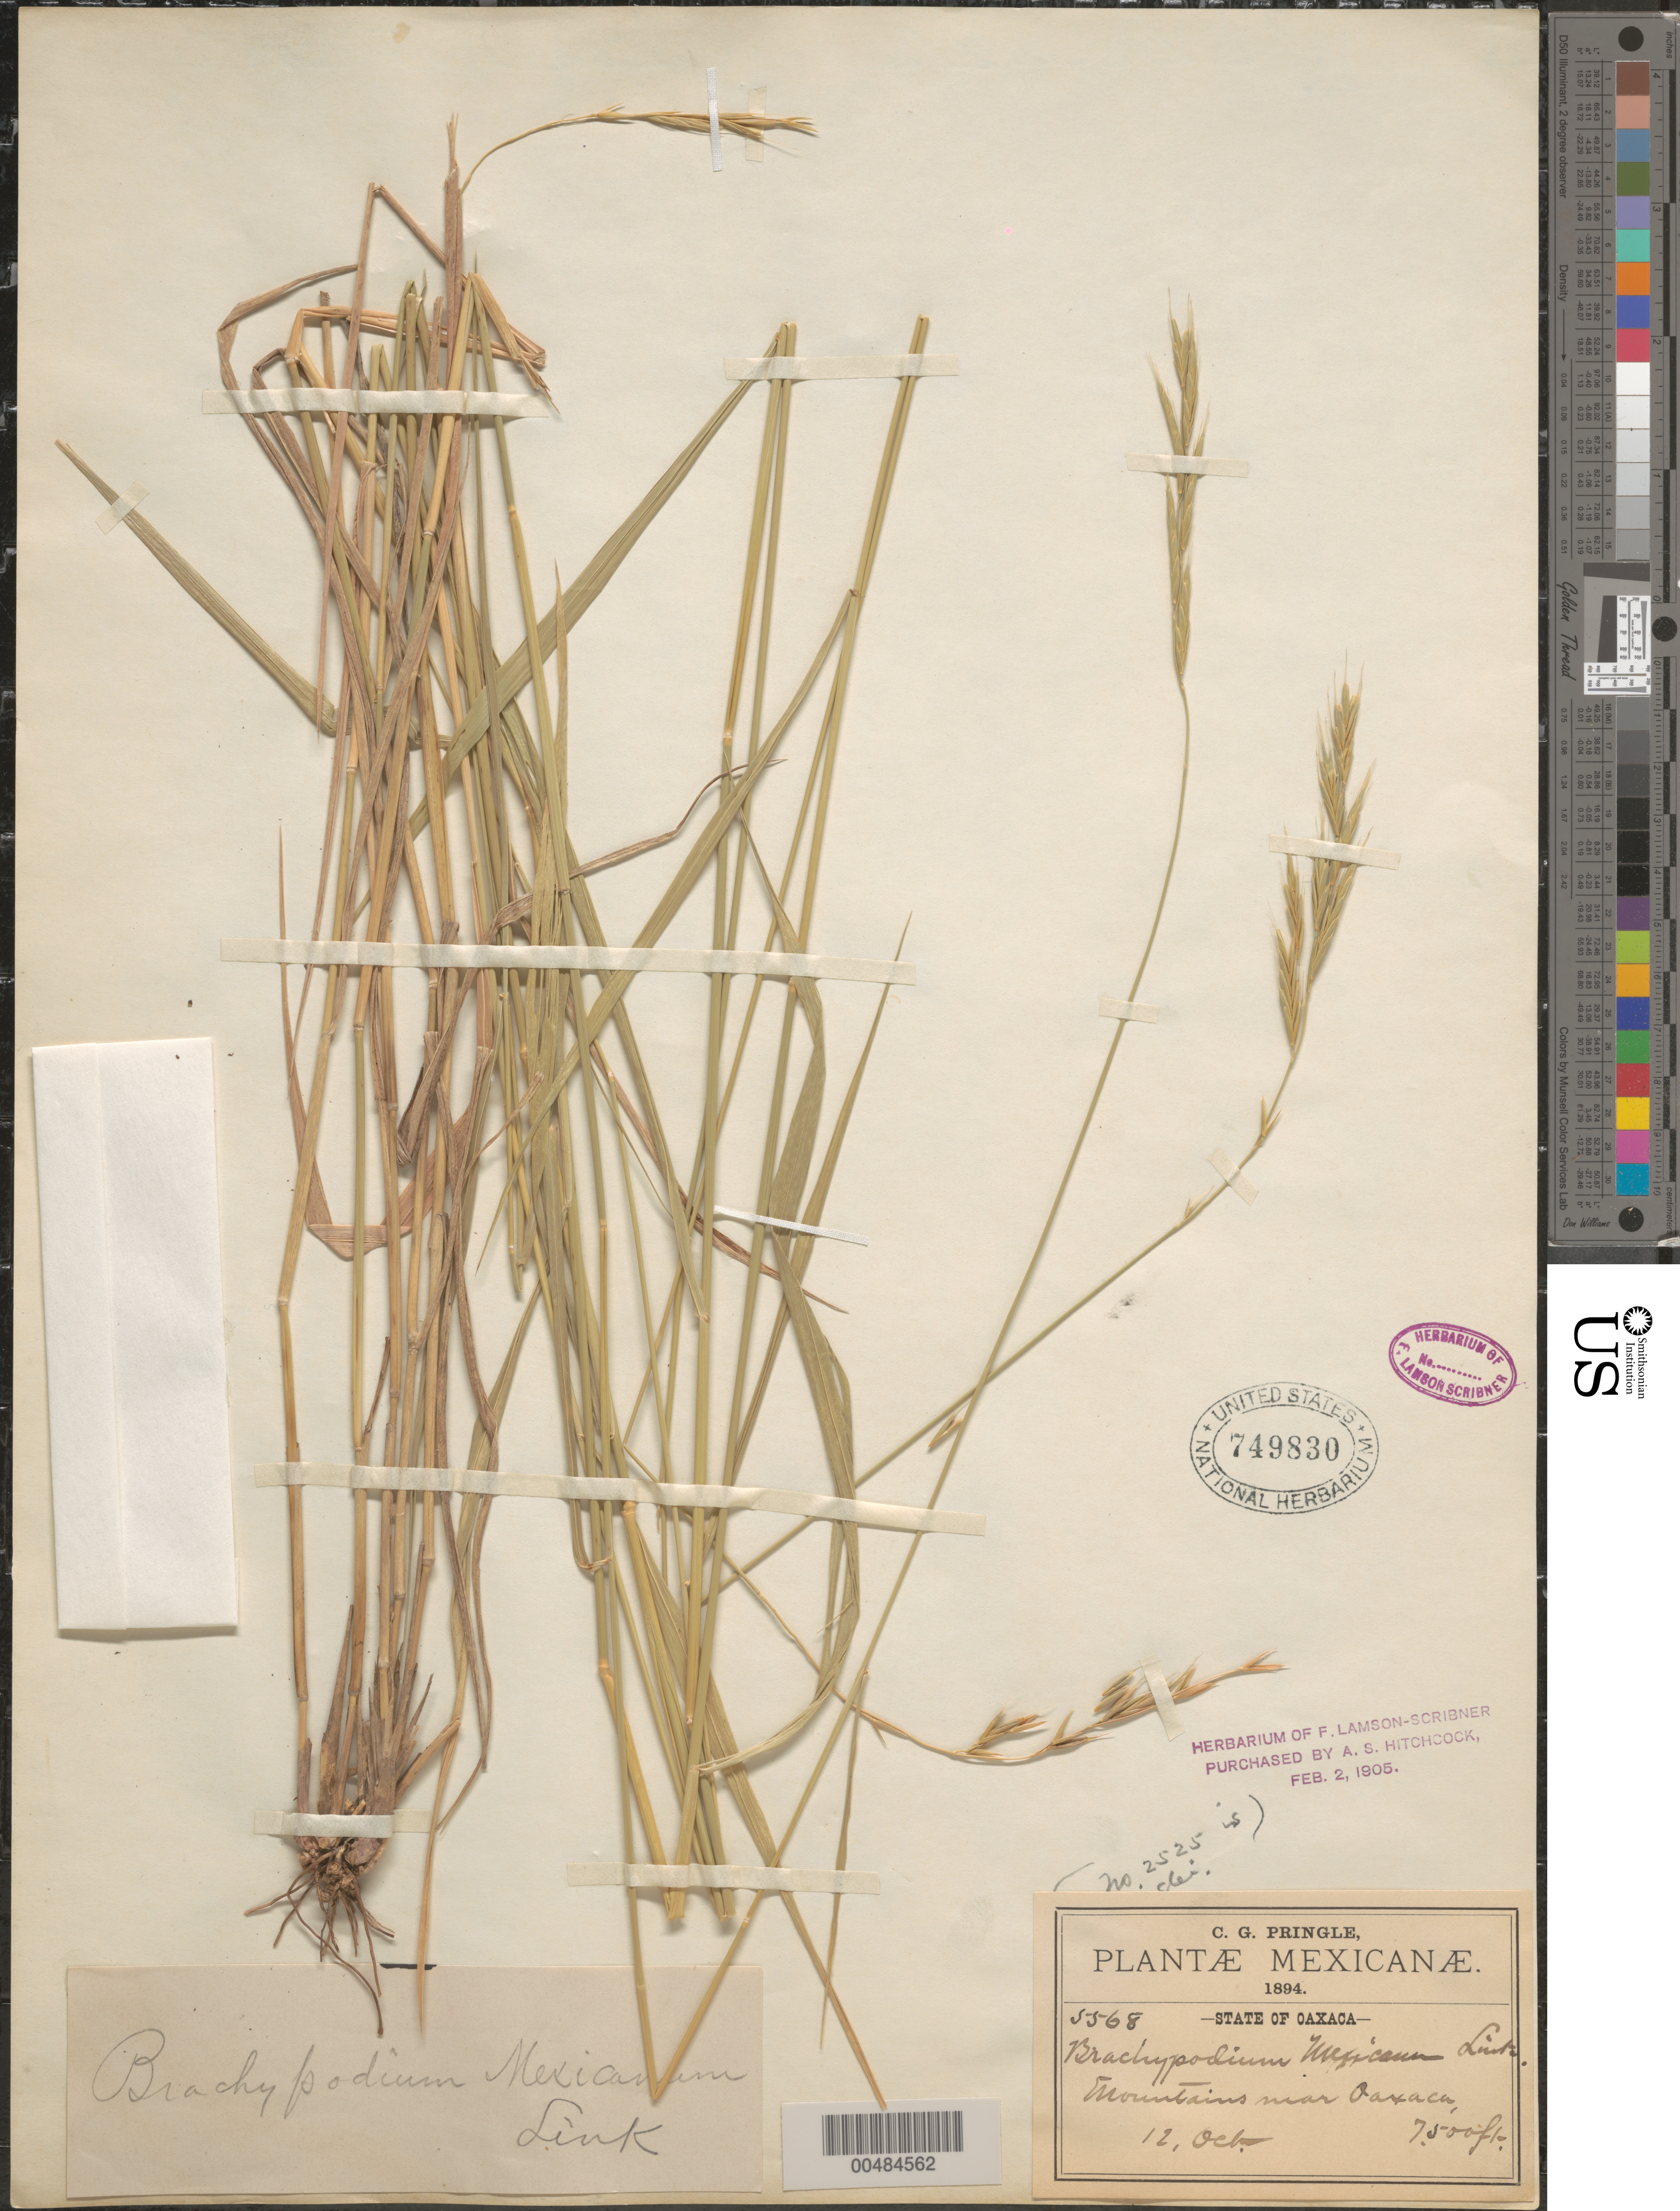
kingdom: Plantae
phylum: Tracheophyta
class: Liliopsida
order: Poales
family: Poaceae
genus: Brachypodium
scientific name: Brachypodium mexicanum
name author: (Roem. & Schult.) Link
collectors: C. G. Pringle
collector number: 5568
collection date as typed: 12 Oct 1894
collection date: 1894-10-12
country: Mexico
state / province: Oaxaca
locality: Mountains near Oaxaca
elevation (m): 2286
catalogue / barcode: US 749830